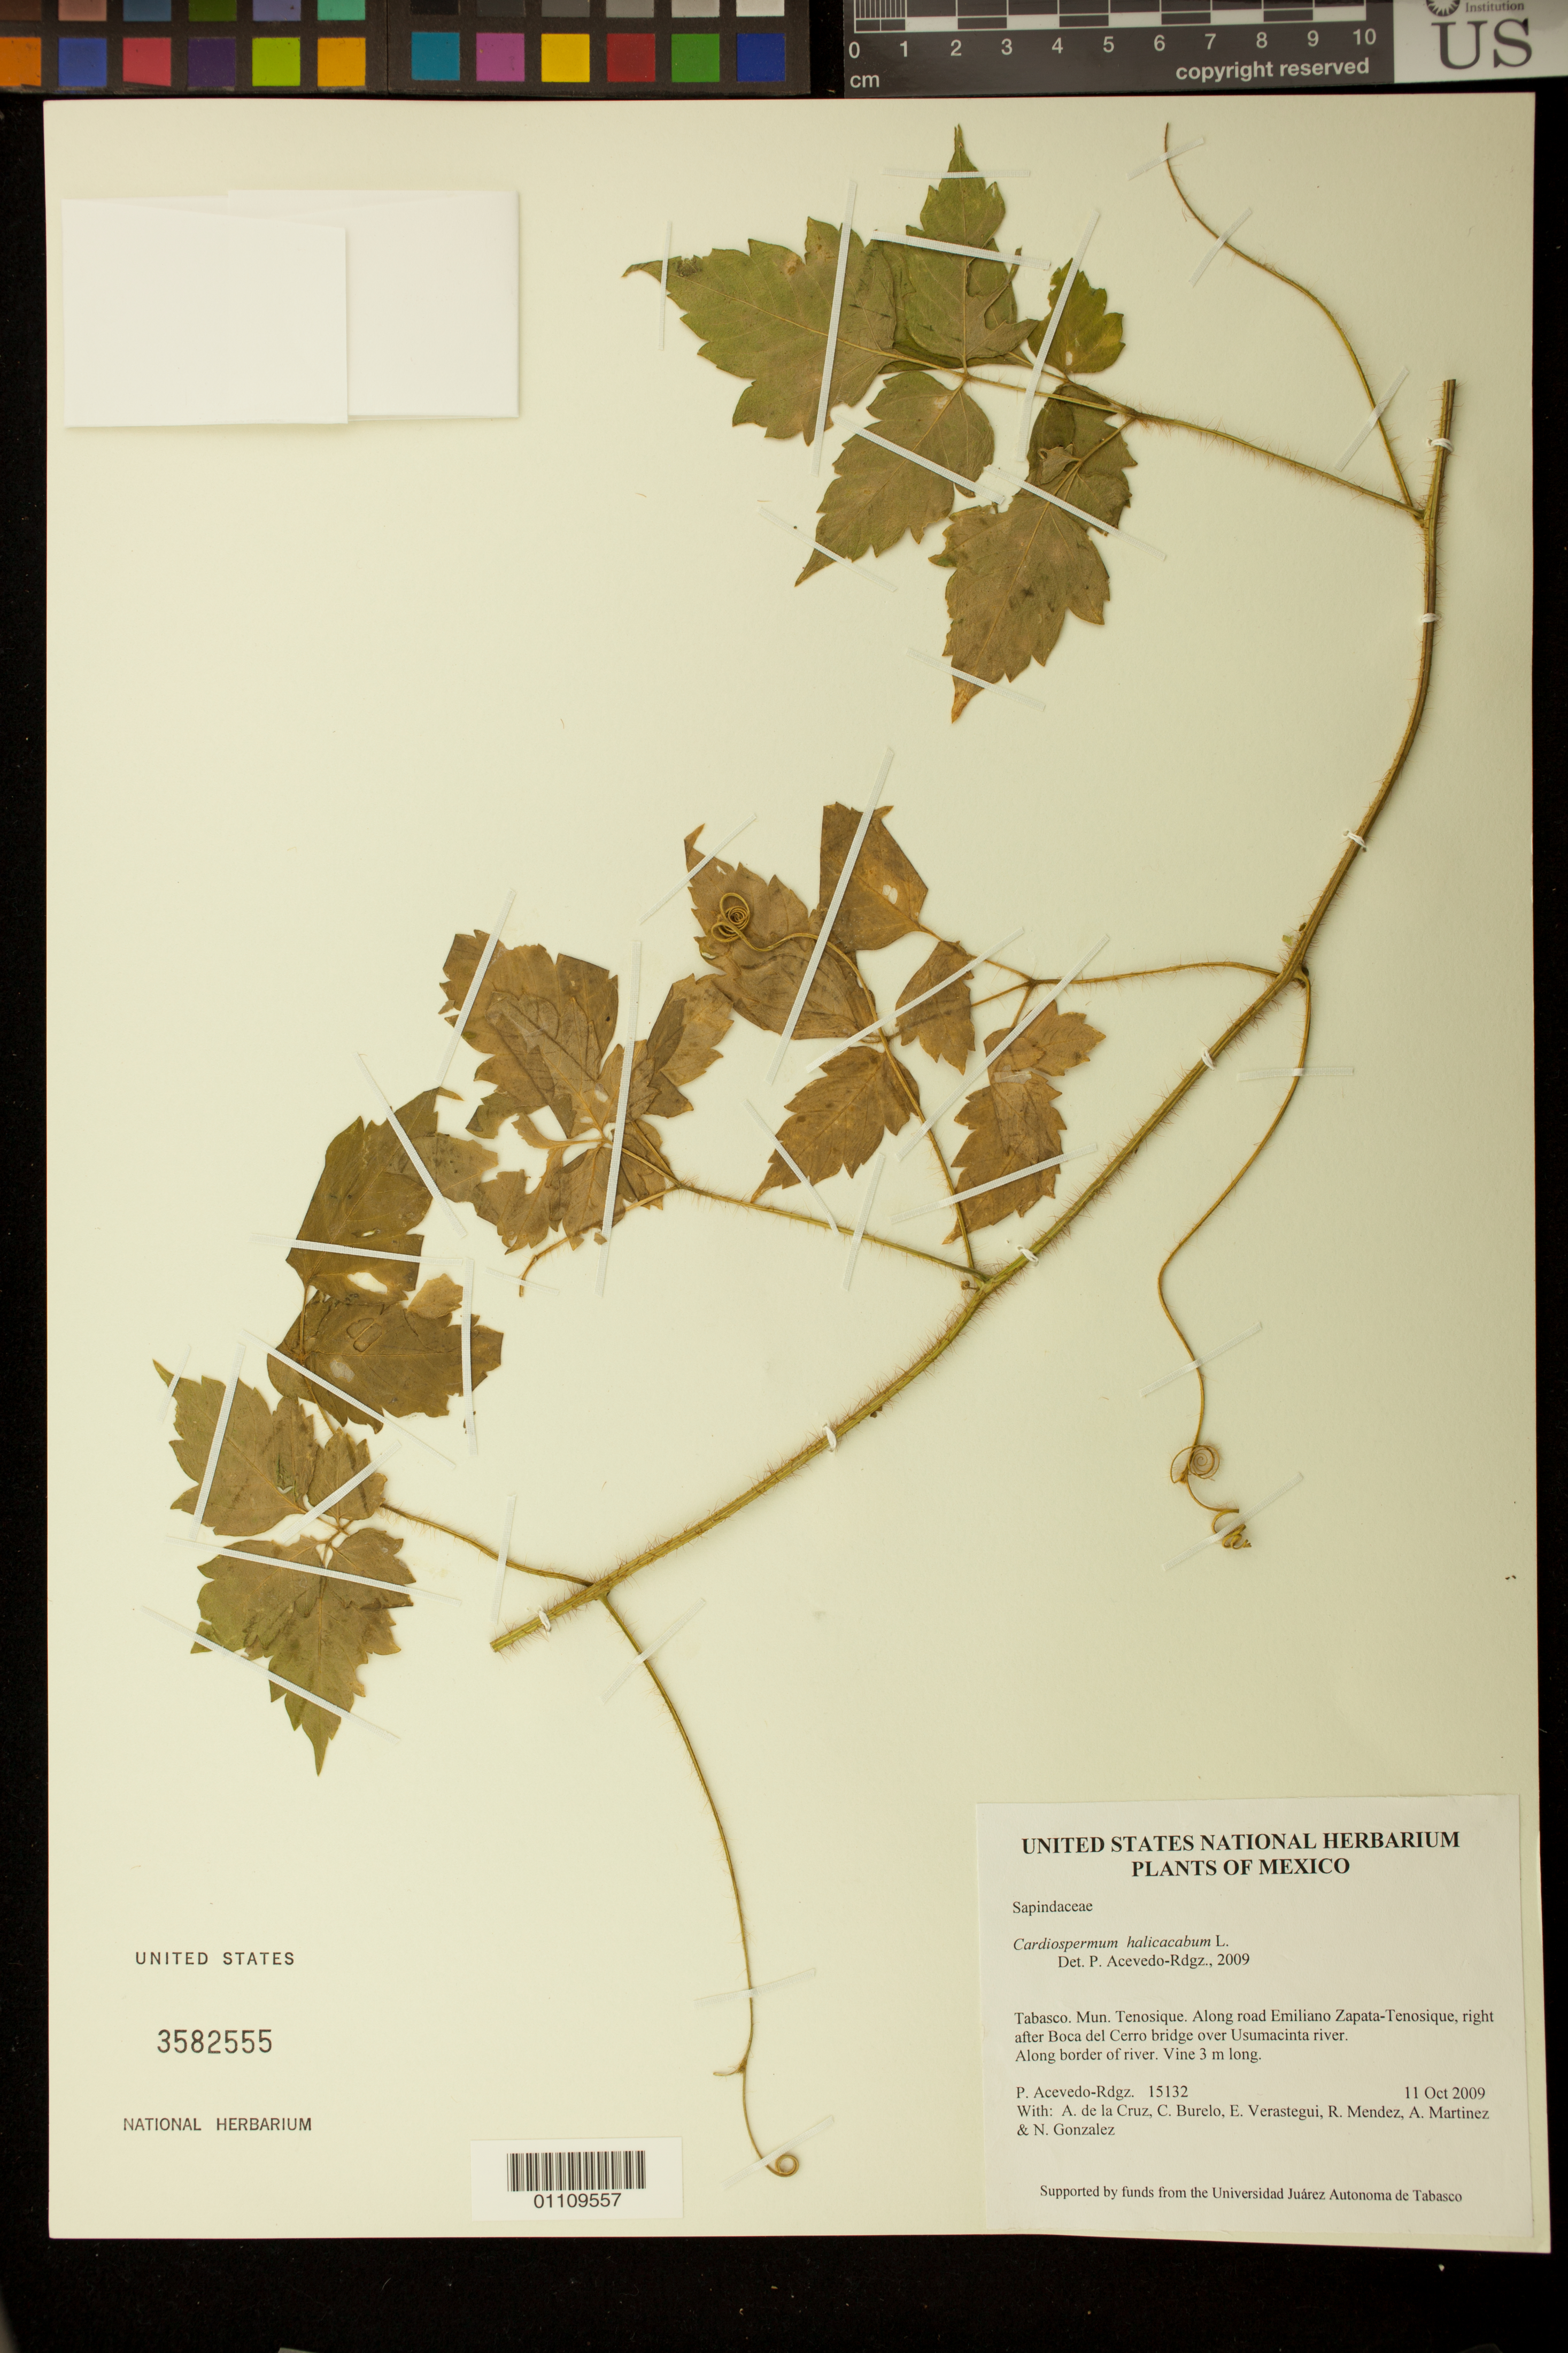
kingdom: Plantae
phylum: Tracheophyta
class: Magnoliopsida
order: Sapindales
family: Sapindaceae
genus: Cardiospermum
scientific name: Cardiospermum halicacabum var. microcarpum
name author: (Kunth) Blume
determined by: Acevedo-Rodríguez, P., (BOT), Smithsonian Institution - National Museum of Natural History (UNITED STATES)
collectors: P. Acevedo-Rodr., A. de la Cruz, C. Burelo, E. Verastegui, R. Mendez & A. Martinez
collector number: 15132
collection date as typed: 11 Oct 2009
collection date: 2009-10-11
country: Mexico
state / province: Tabasco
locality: Mun. Tenosique. Along road Emiliano Zapata-Tenosique, right after Boca del Cerro bridge over Usumacinta river.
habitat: Along border of river.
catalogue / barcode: US 3582555